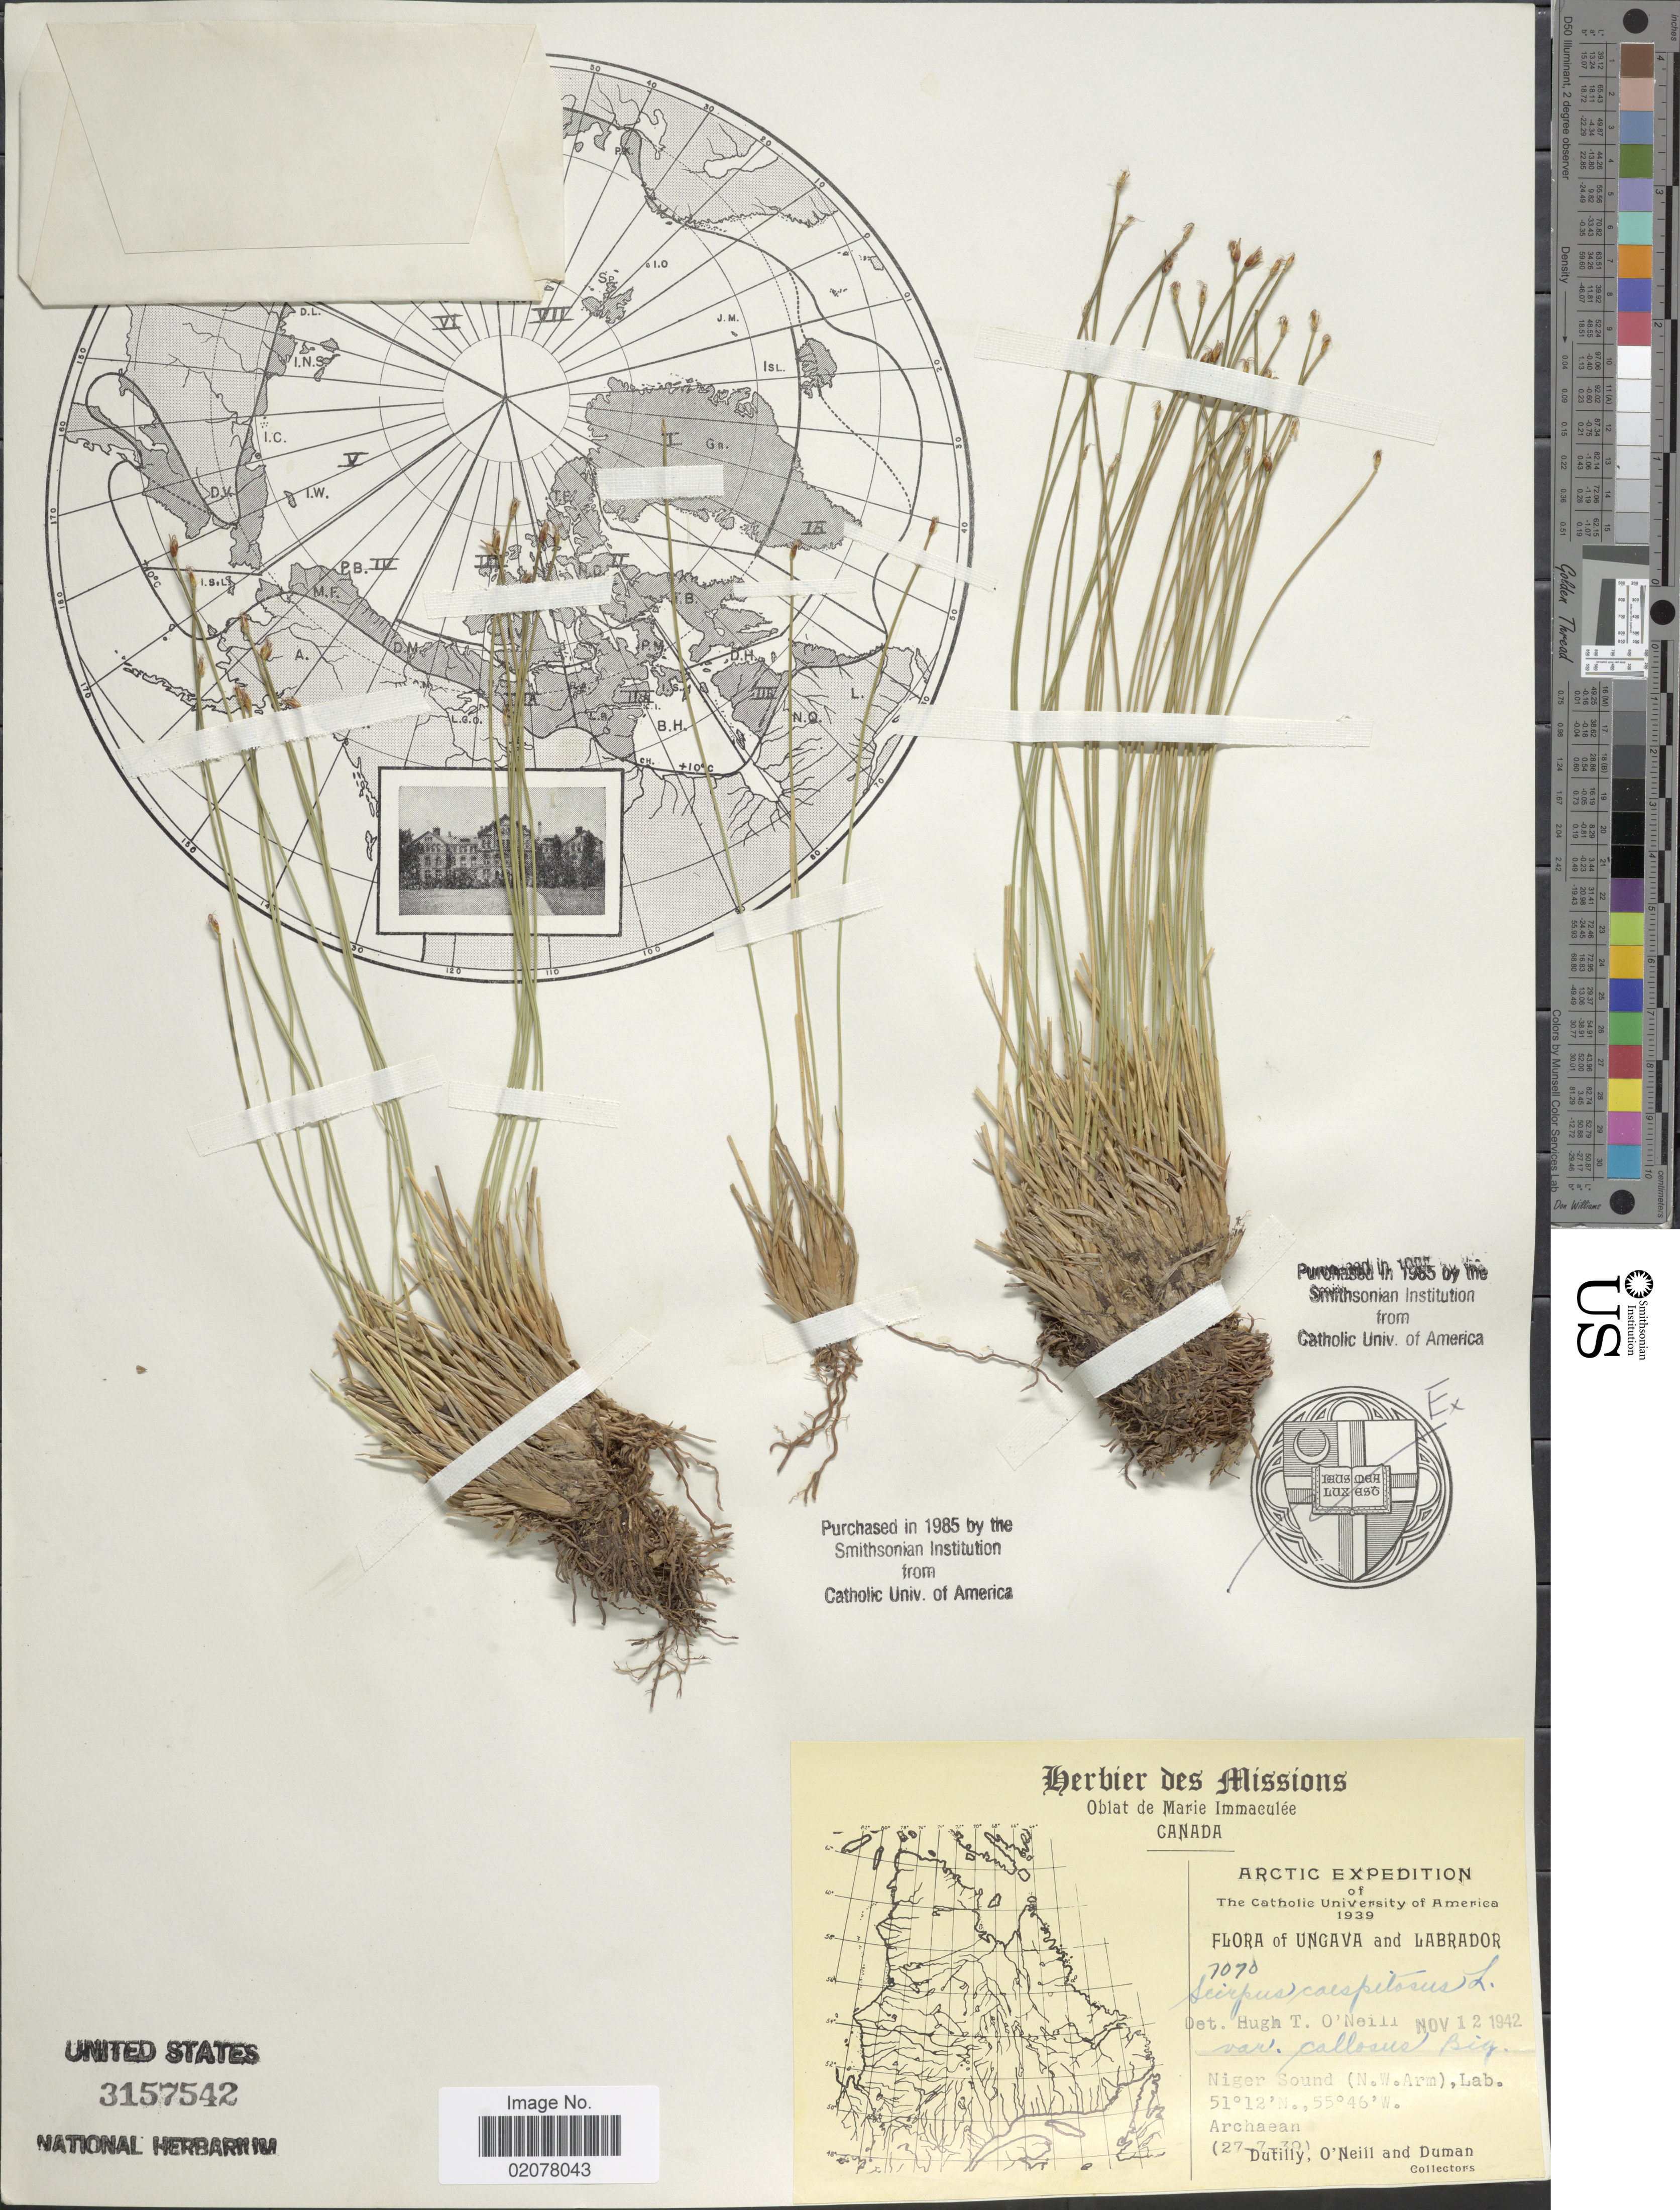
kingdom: Plantae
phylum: Tracheophyta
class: Liliopsida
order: Poales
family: Cyperaceae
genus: Trichophorum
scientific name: Trichophorum cespitosum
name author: (L.) Hartm.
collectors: -. Dutilly, O' Neill & -. Duman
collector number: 7070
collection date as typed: Transcribed d/m/y: 27/7/39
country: Canada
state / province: Newfoundland and Labrador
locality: Niger Sound (N.W. Arm), Lab.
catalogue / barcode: US 3157542